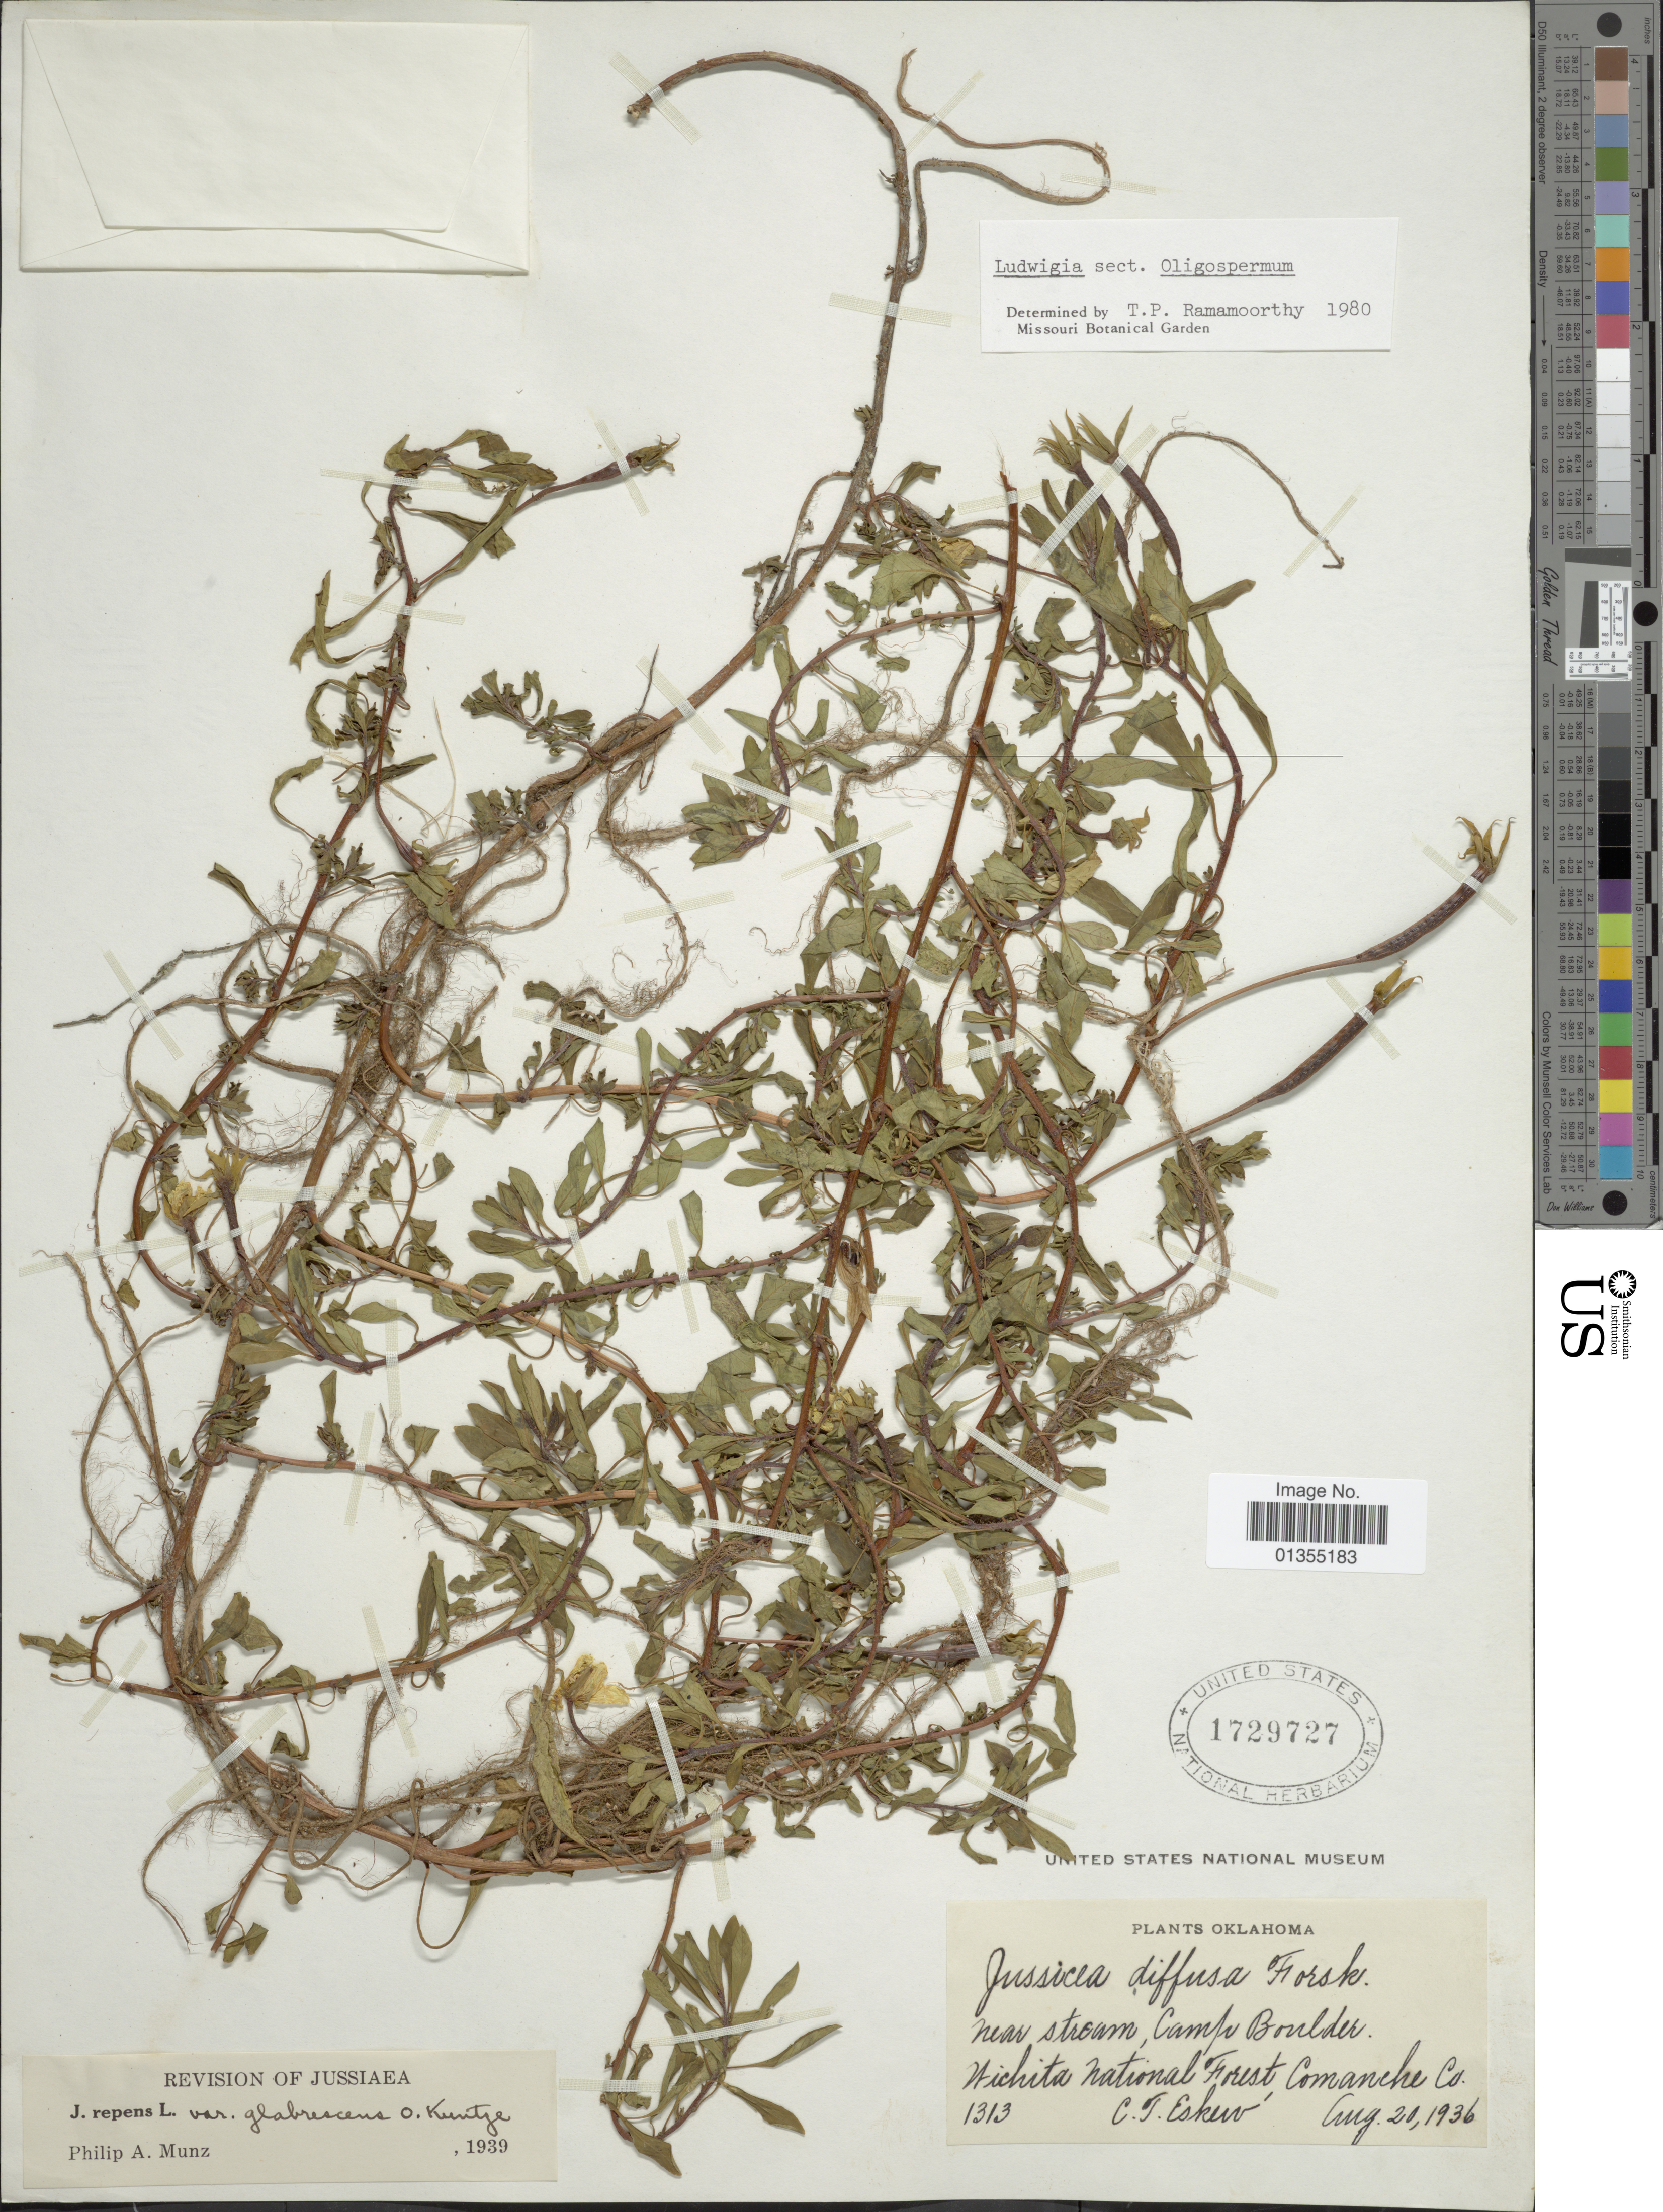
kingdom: Plantae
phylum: Tracheophyta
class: Magnoliopsida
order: Myrtales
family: Onagraceae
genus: Ludwigia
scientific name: Ludwigia stolonifera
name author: (Guill. & Perr.) P.H. Raven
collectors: C. Eskew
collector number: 1313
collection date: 1936-08-20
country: United States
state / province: Oklahoma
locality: Near stream, Camp Boulder. Wichita National Forest Comanche Co.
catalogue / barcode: US 1729727